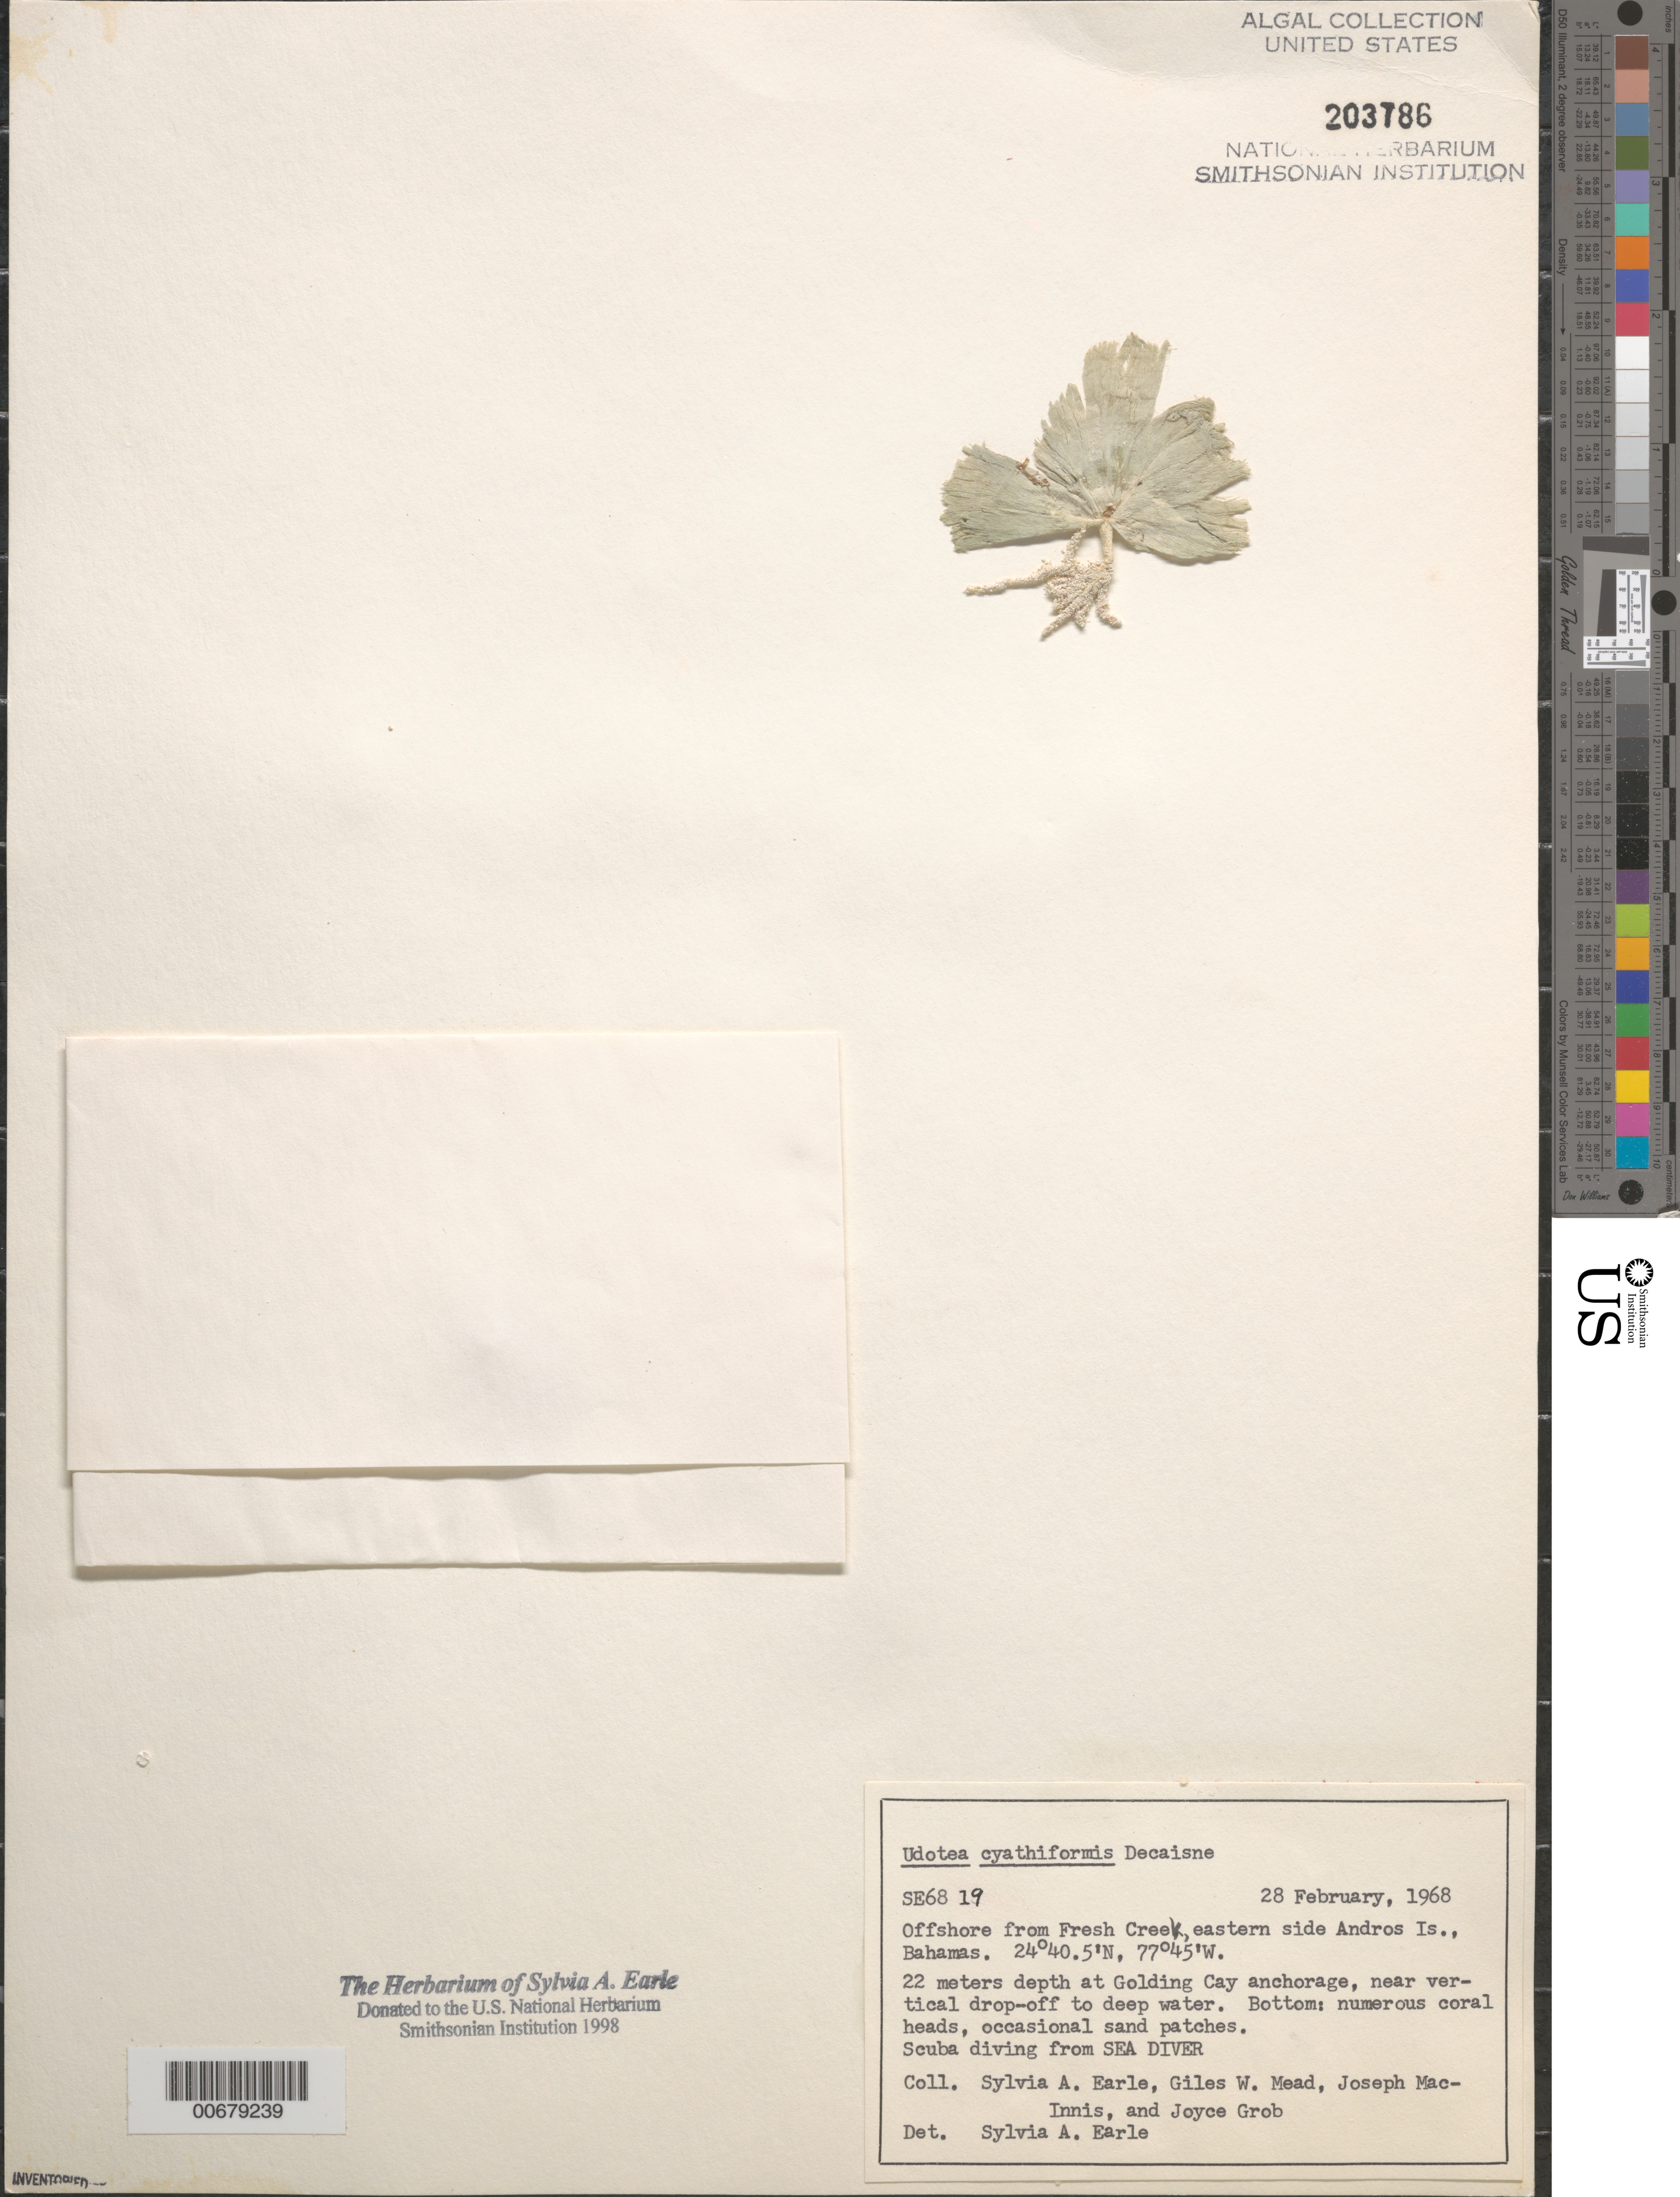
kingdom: Plantae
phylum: Chlorophyta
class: Ulvophyceae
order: Cladophorales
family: Anadyomenaceae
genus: Anadyomene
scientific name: Anadyomene stellata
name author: (Wulfen) C. Agardh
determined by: Earle, S. A.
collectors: S. A. Earle, G. W. Mead, J. MacInnis & J. Grob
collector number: SE 6819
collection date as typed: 28 Feb 1968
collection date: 1968-02-28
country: Bahamas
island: Andros Island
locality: Off Fresh Creek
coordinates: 24 40.5' N, 77 45' W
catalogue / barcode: US 203786